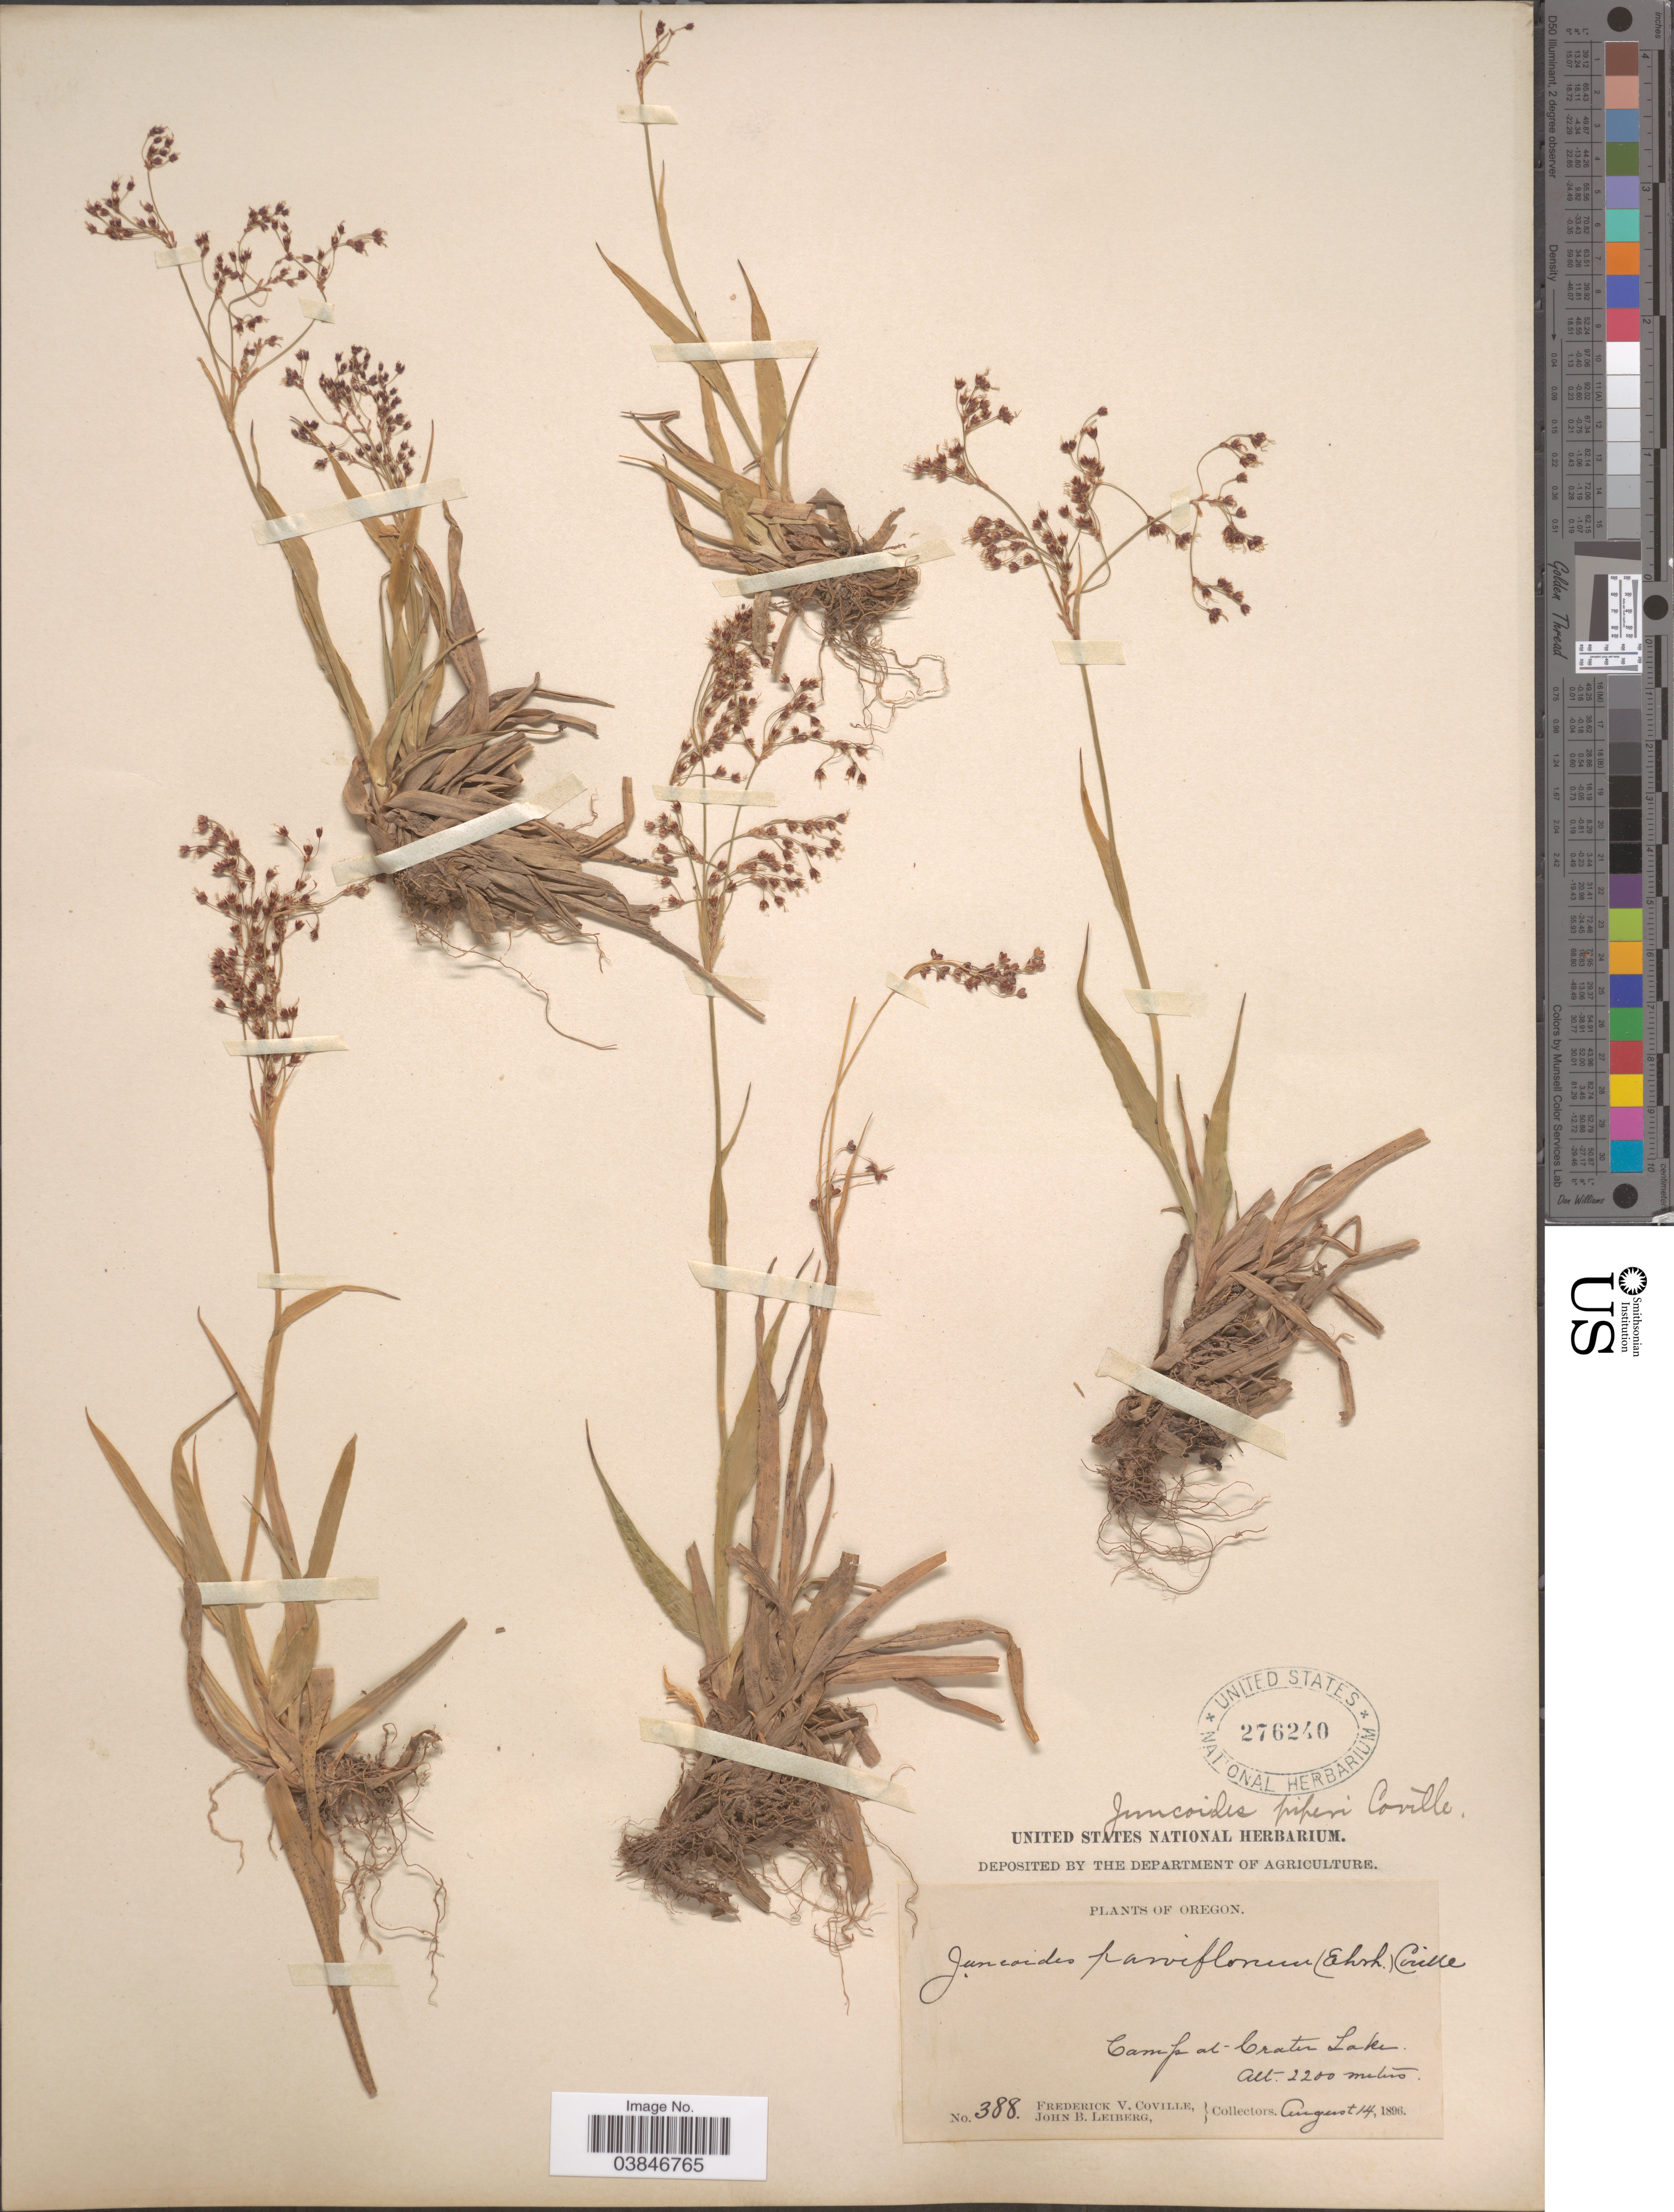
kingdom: Plantae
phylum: Tracheophyta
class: Liliopsida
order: Poales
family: Juncaceae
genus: Luzula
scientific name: Luzula piperi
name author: (Coville) M.E. Jones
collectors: F. V. Coville & J. B. Leiberg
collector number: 388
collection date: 1896-08-14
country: United States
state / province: Oregon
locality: Camp at Crater Lake.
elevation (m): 2200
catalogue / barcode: US 276240